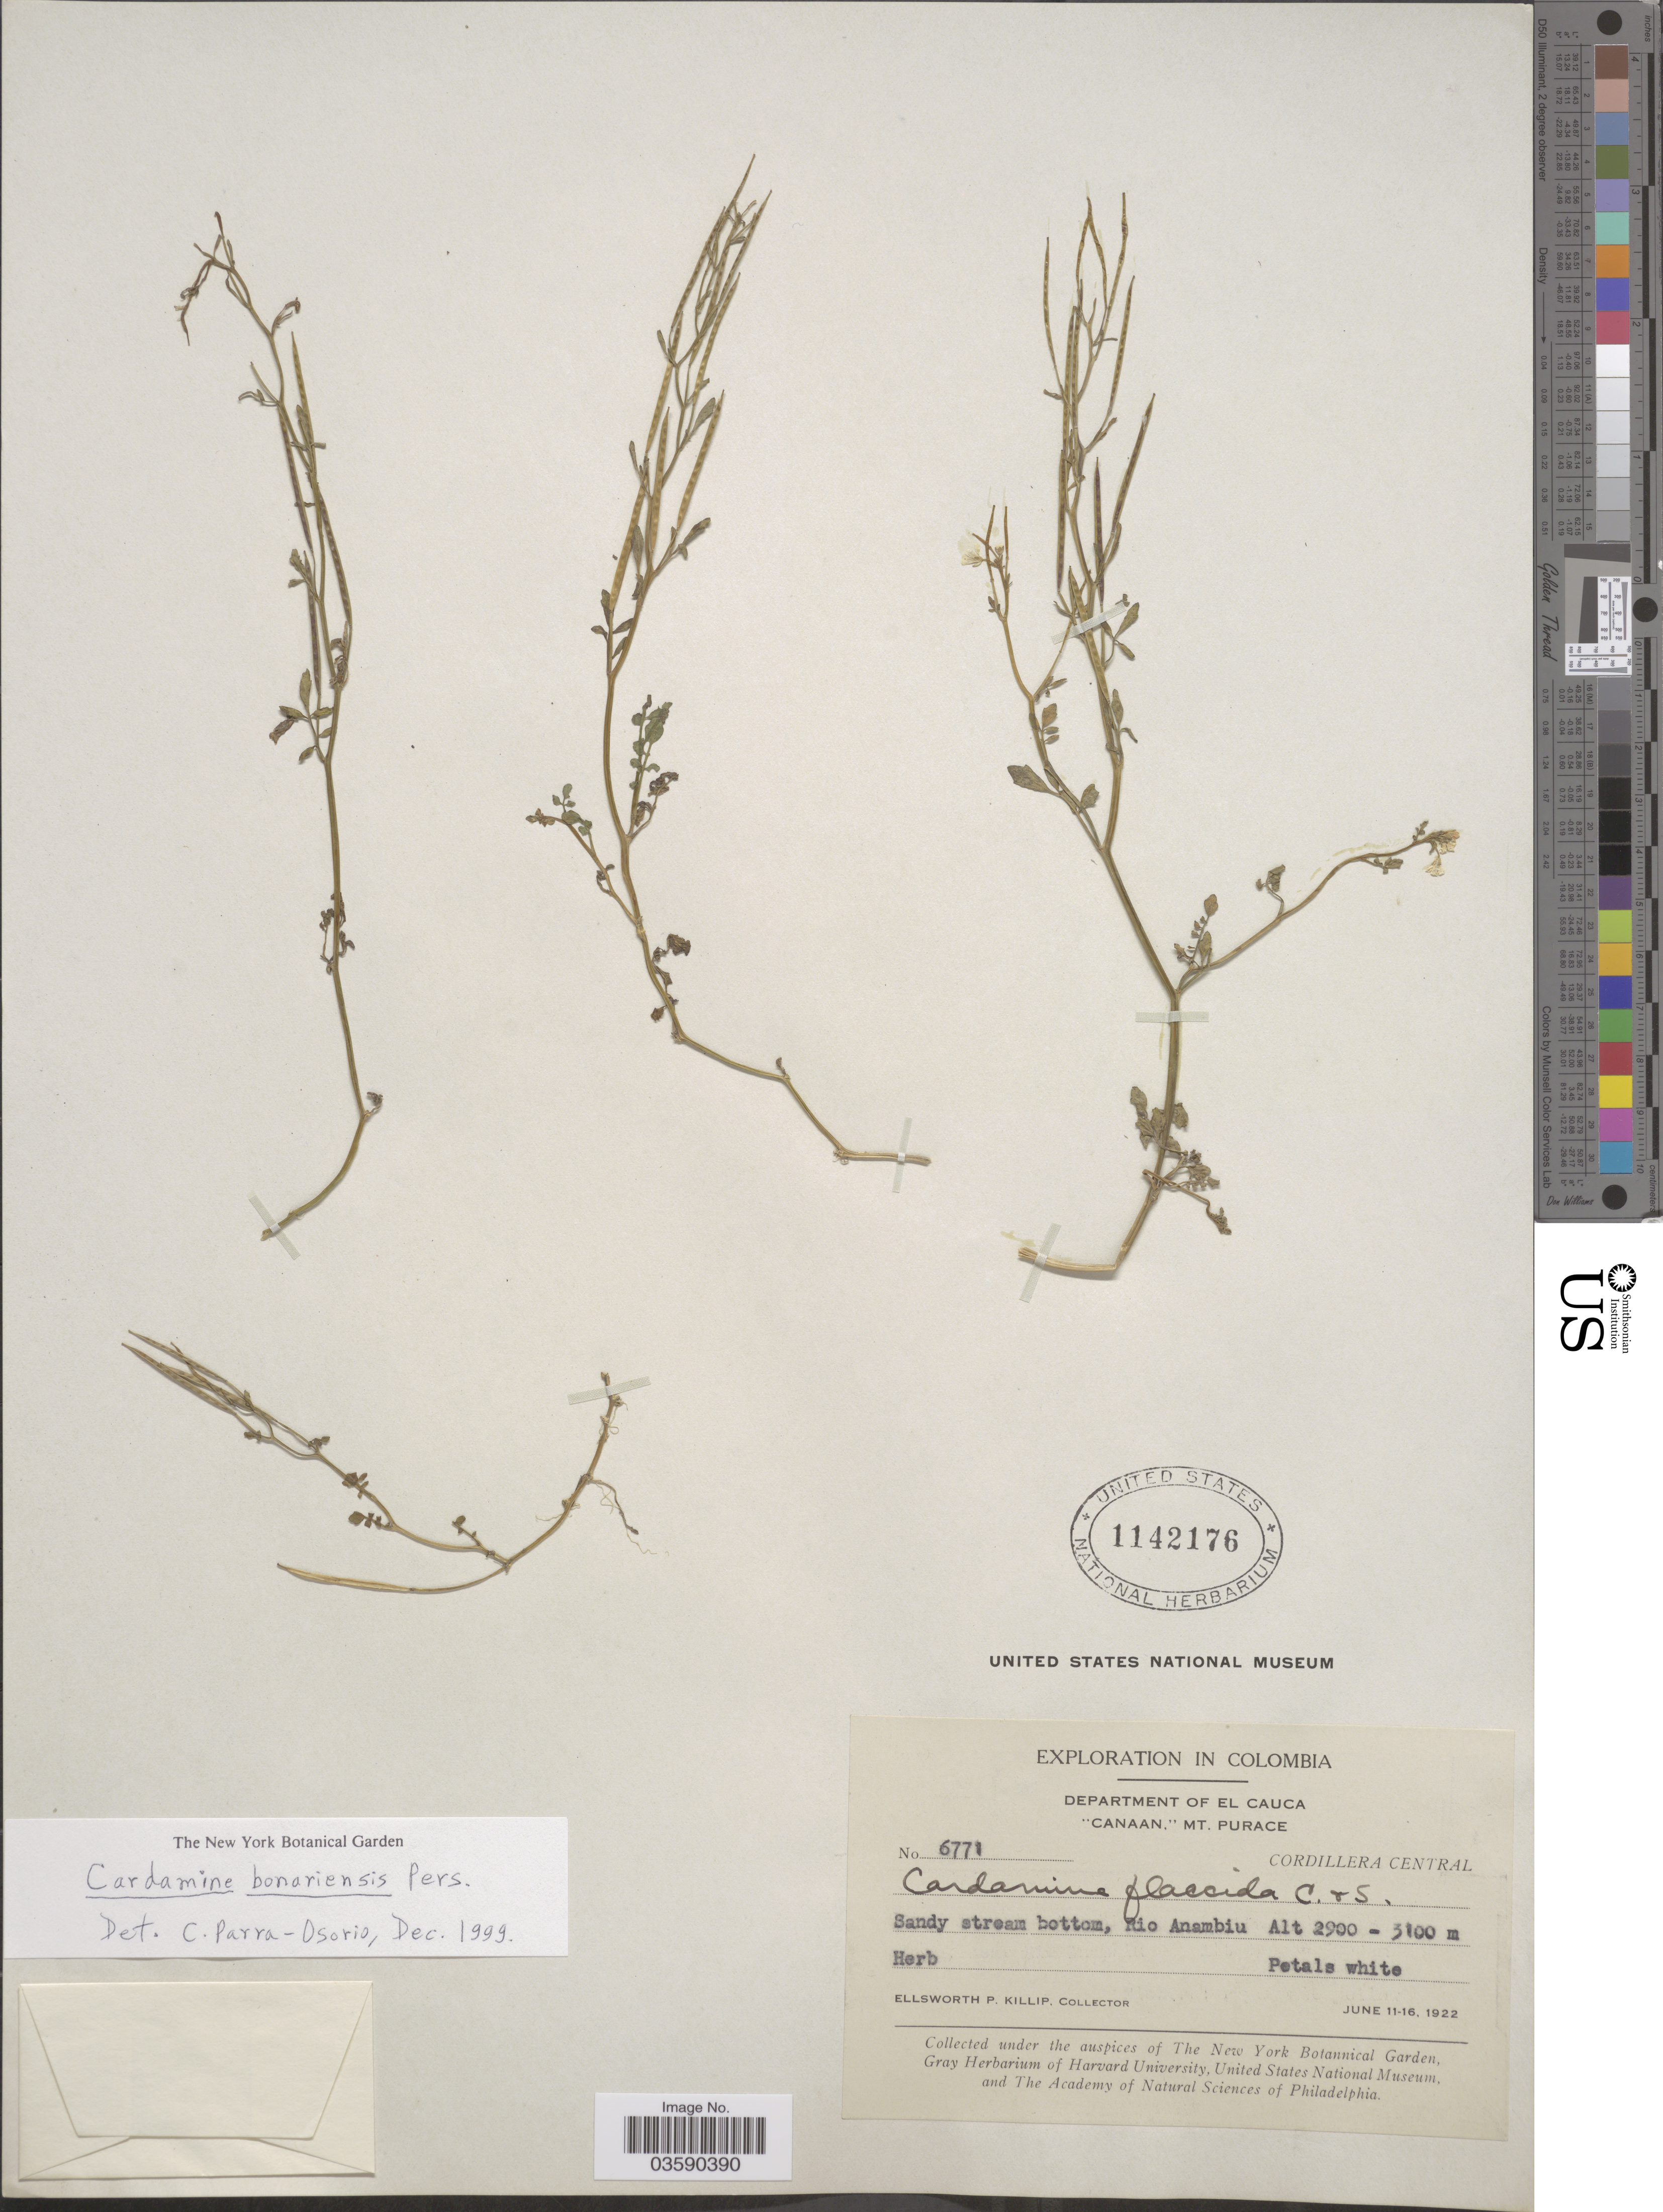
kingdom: Plantae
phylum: Tracheophyta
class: Magnoliopsida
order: Brassicales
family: Brassicaceae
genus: Cardamine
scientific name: Cardamine bonariensis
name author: Pers.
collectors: E. P. Killip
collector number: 6771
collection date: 1922-06-11/1922-06-16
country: Colombia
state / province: Cauca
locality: Department of El Cauca. "Canaan," Mt. Purace. Cordillera Central. Rio Anambiu.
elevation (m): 2900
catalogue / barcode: US 1142176